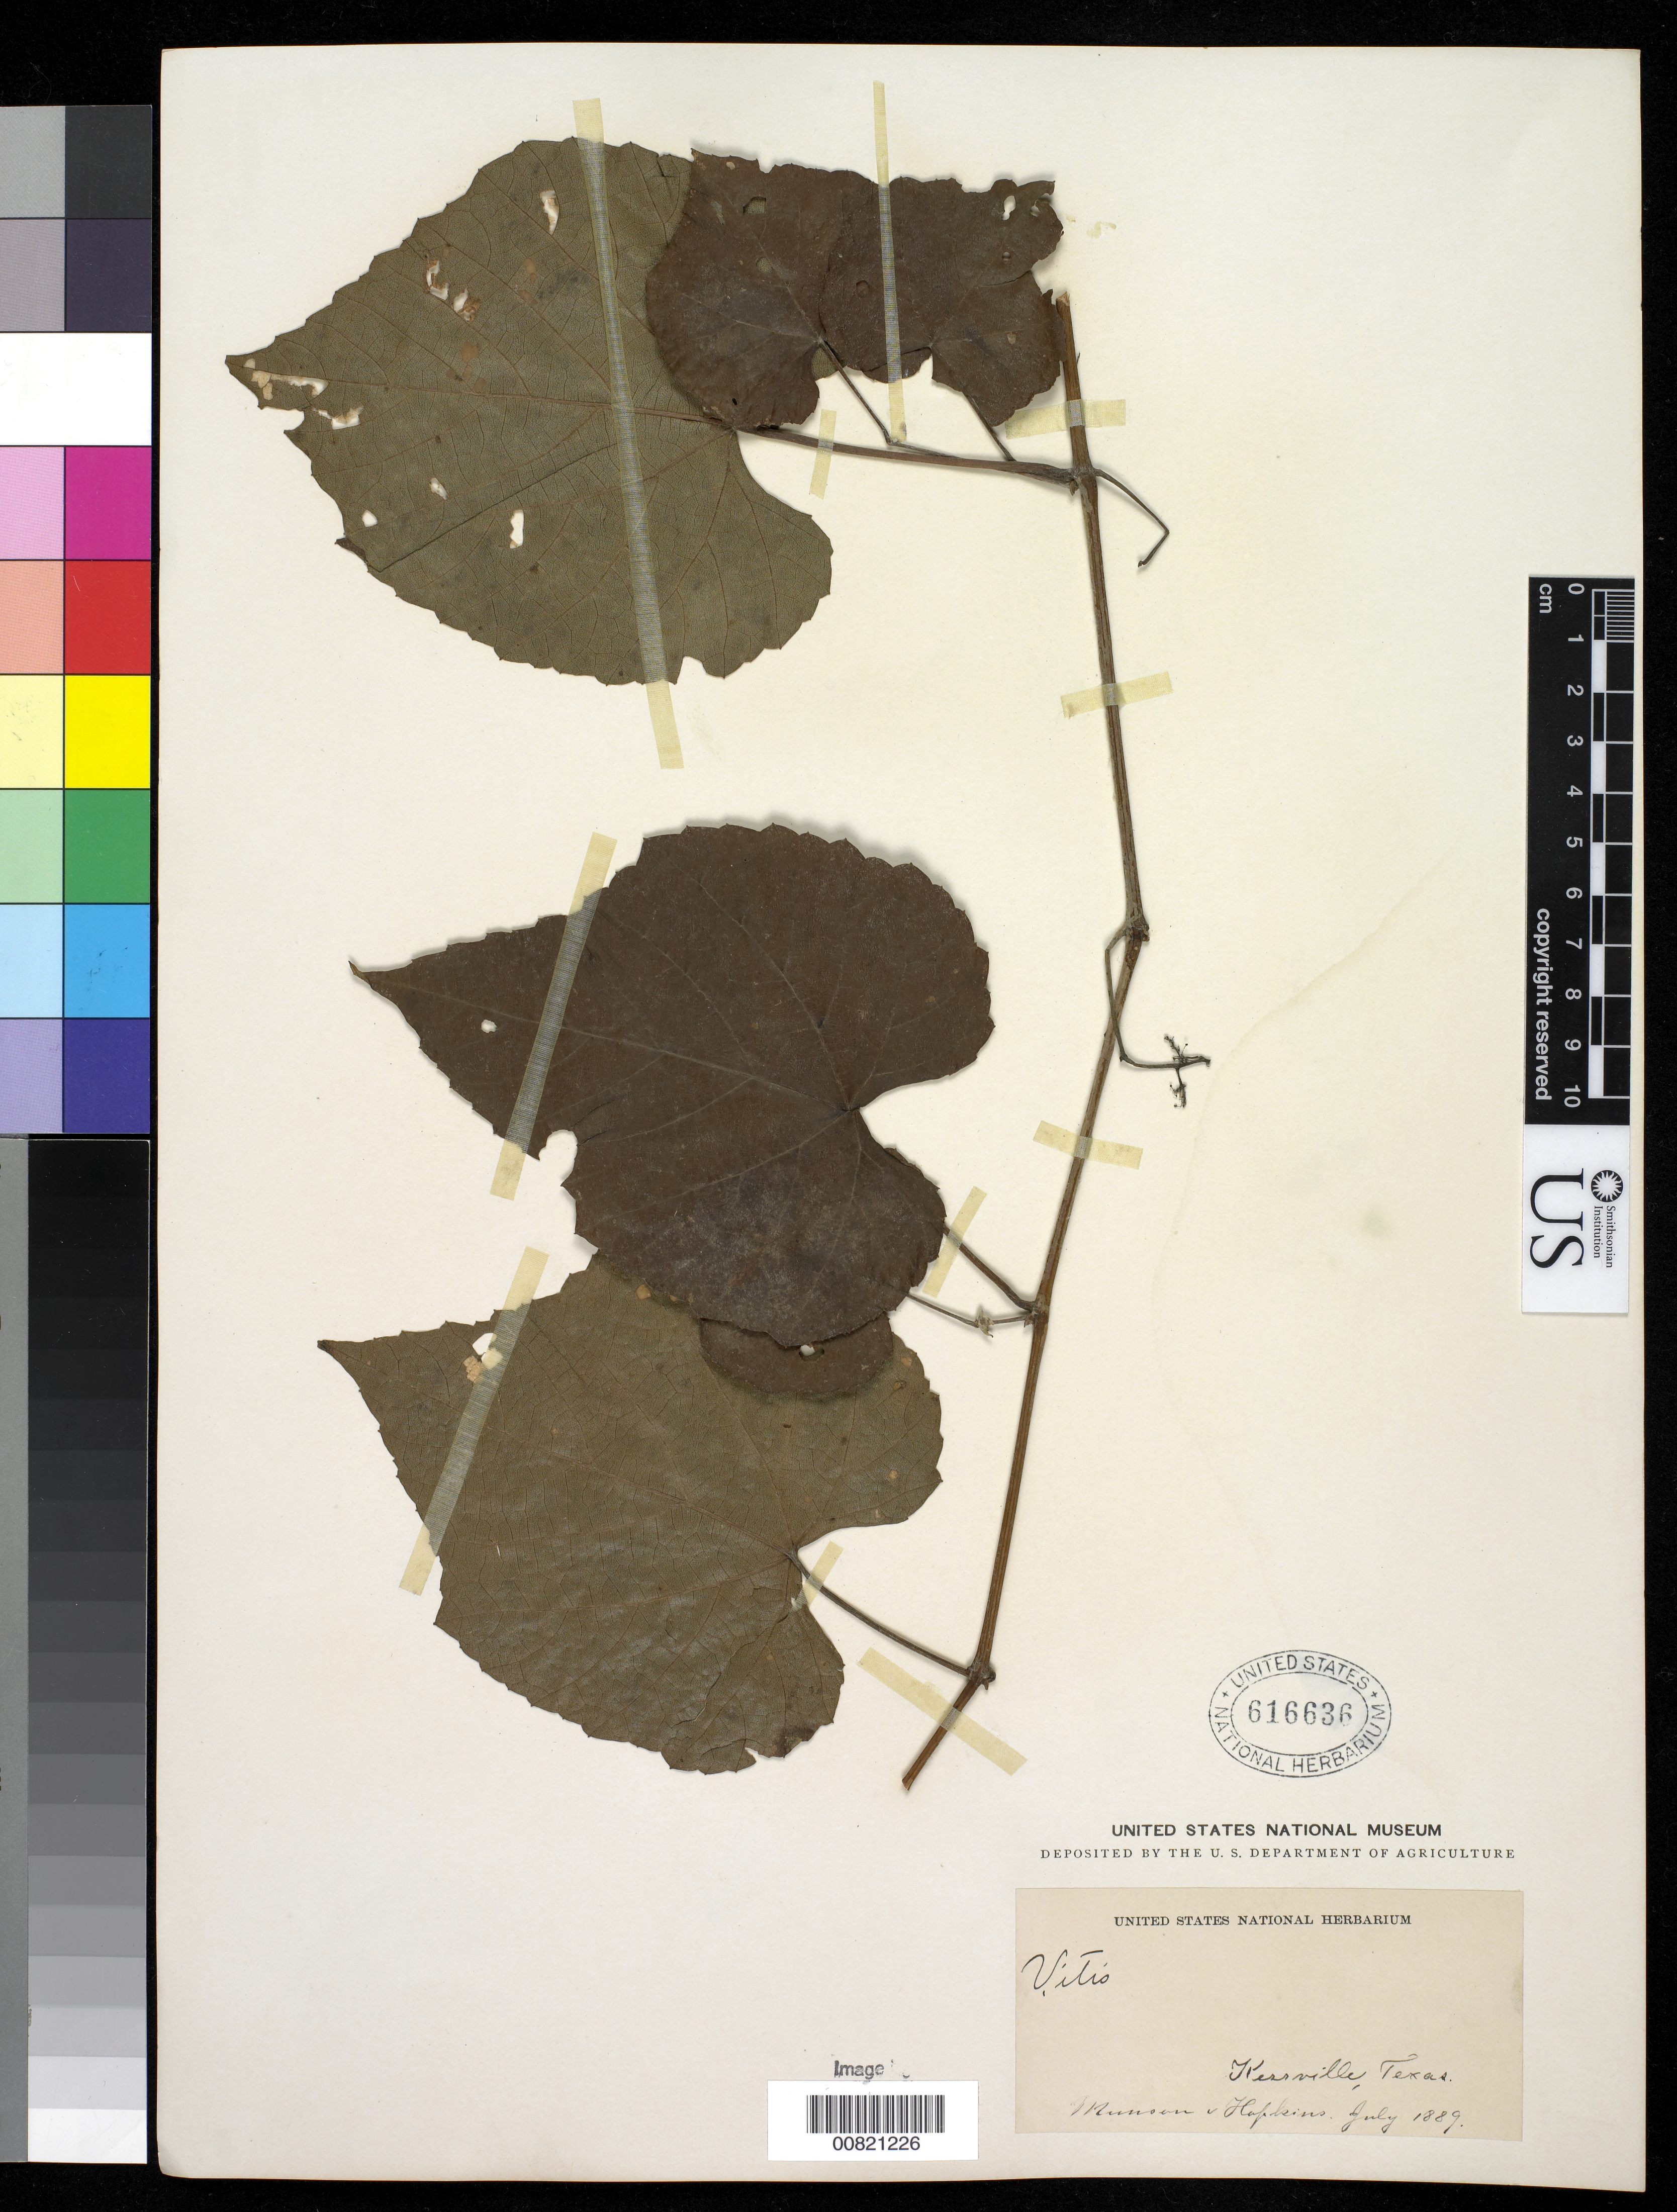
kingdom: Plantae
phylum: Tracheophyta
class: Magnoliopsida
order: Vitales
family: Vitaceae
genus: Vitis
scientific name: Vitis sp.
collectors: T. V. Munson & -. Hopkins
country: United States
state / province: Texas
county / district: Kerr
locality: Kerrville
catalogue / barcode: US 616636